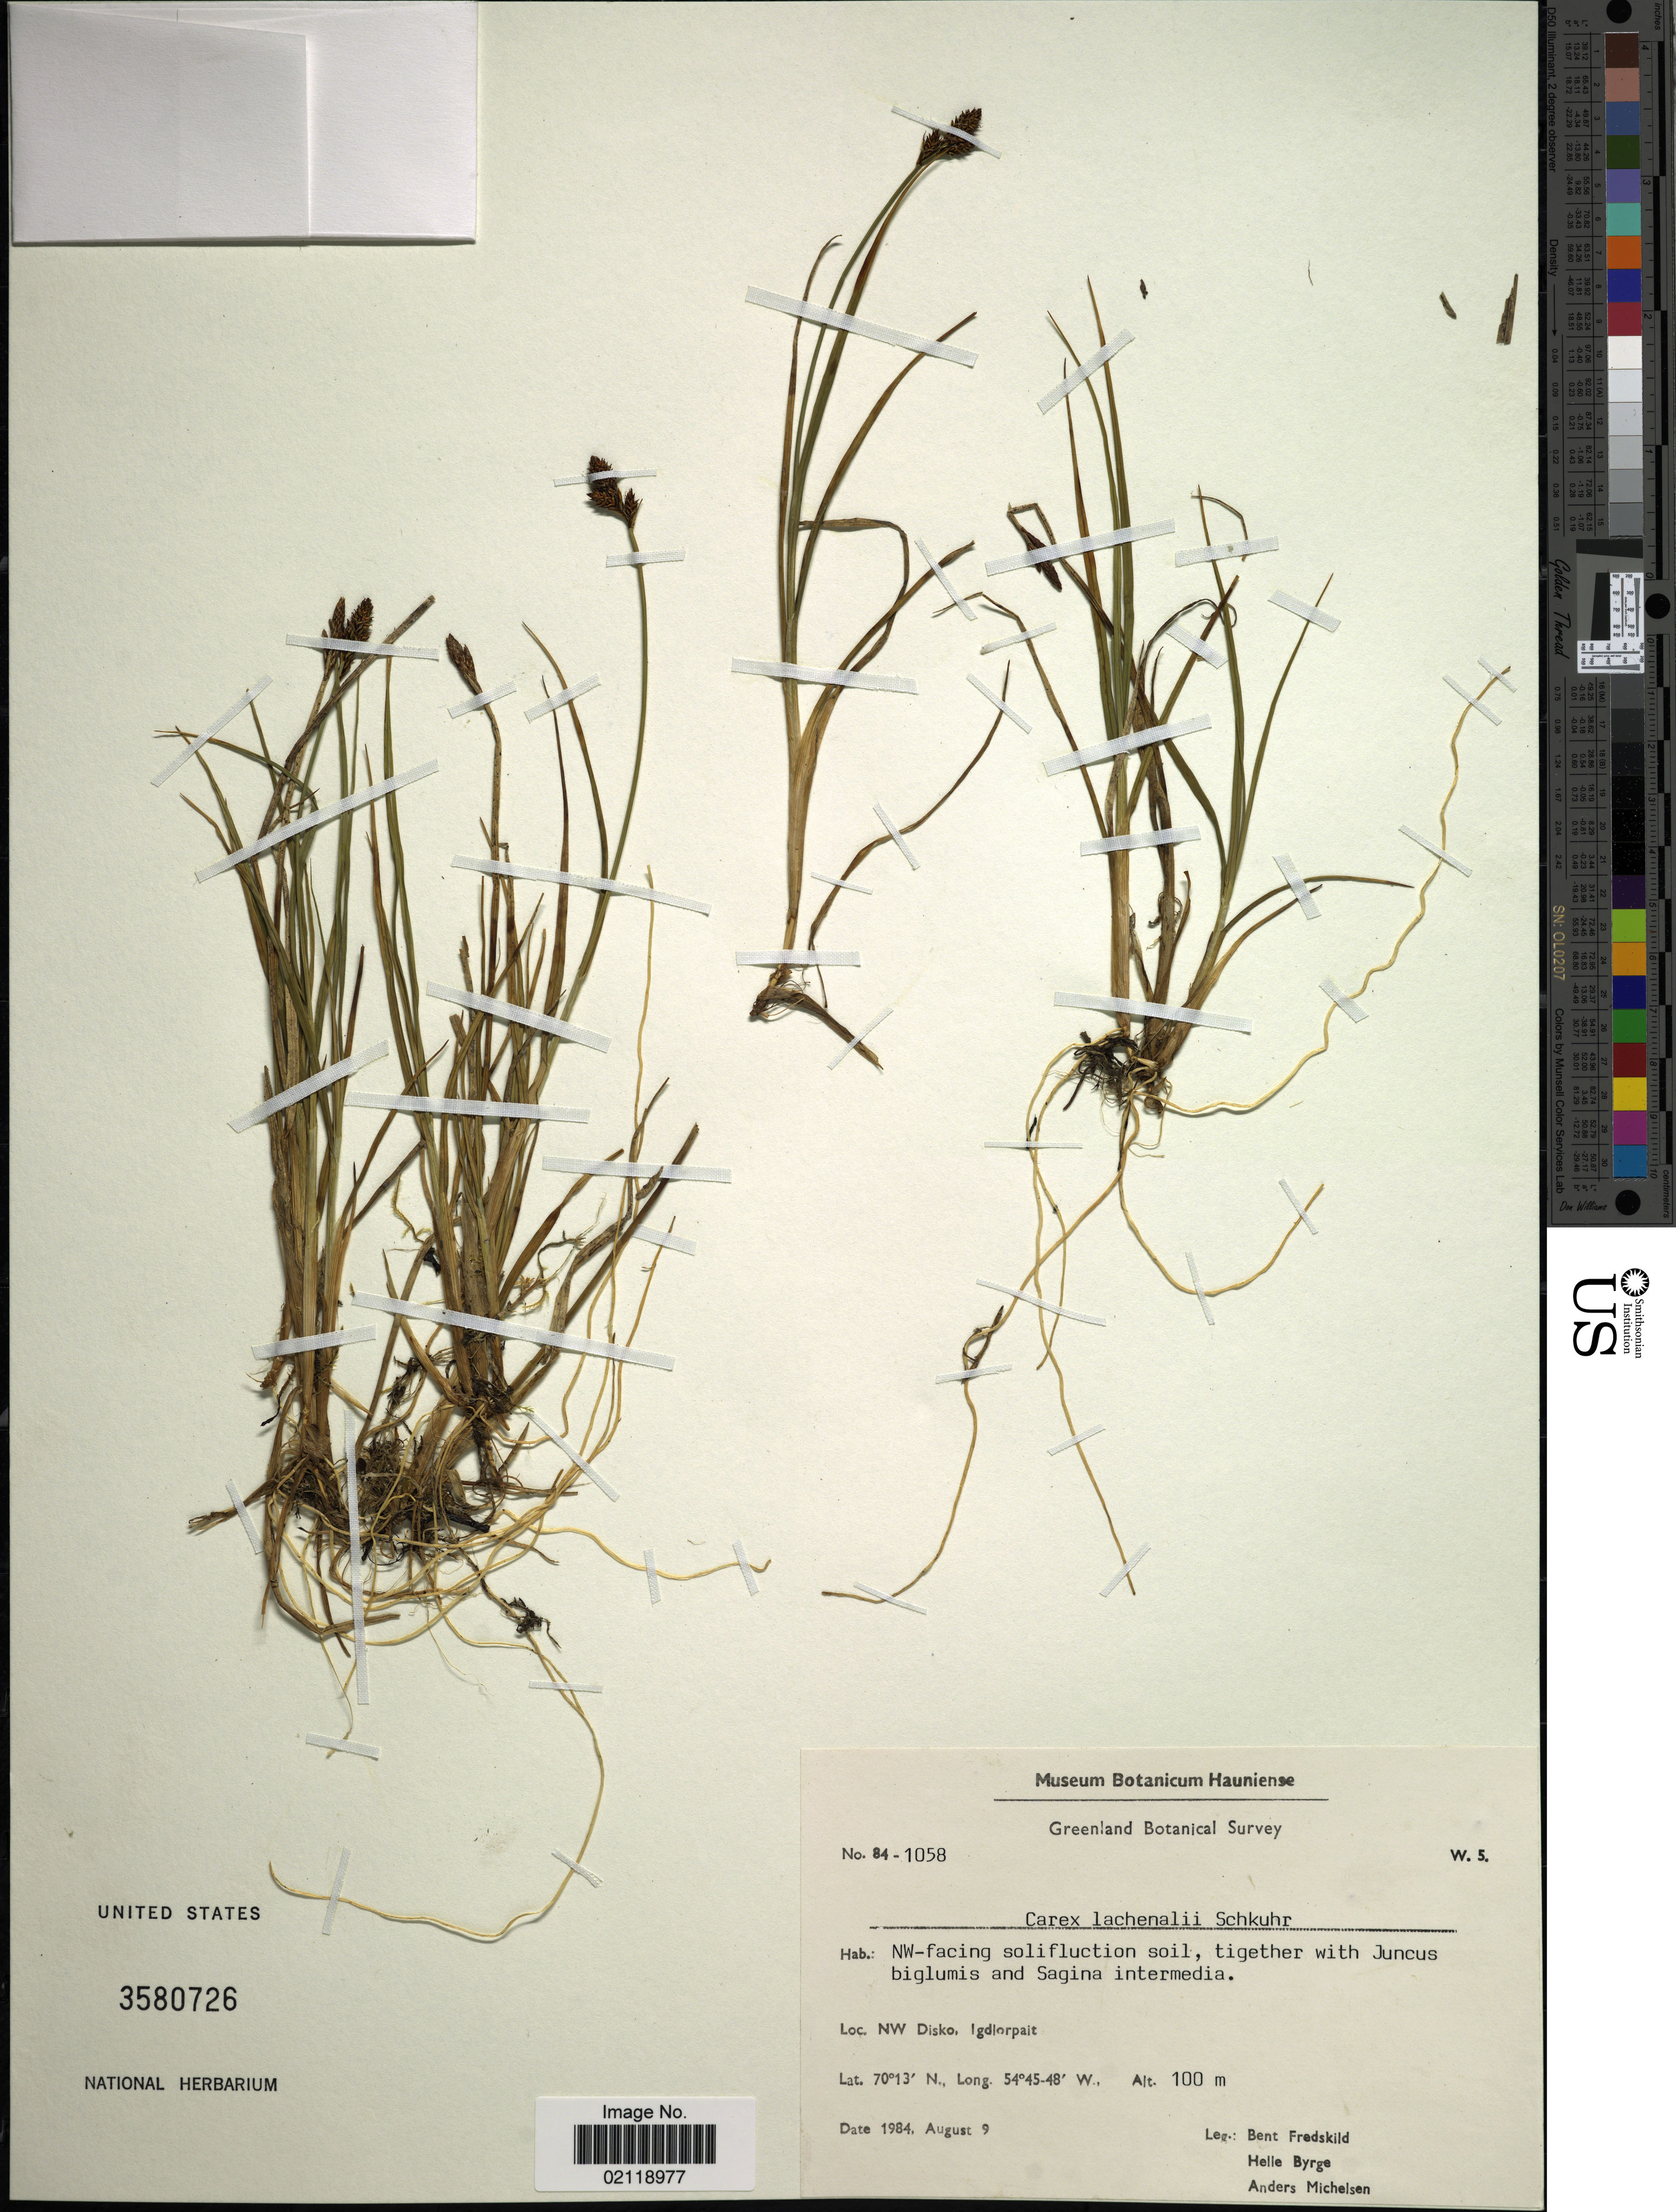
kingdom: Plantae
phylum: Tracheophyta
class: Liliopsida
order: Poales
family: Cyperaceae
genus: Carex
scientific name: Carex lachenalii subsp. lachenalii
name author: Schkuhr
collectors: B. Fredskild, H. Byrge & A. Michelsen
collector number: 84-1058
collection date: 1984-08-09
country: Greenland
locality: NW Disko, Igdlorpait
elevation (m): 100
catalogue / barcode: US 3580726